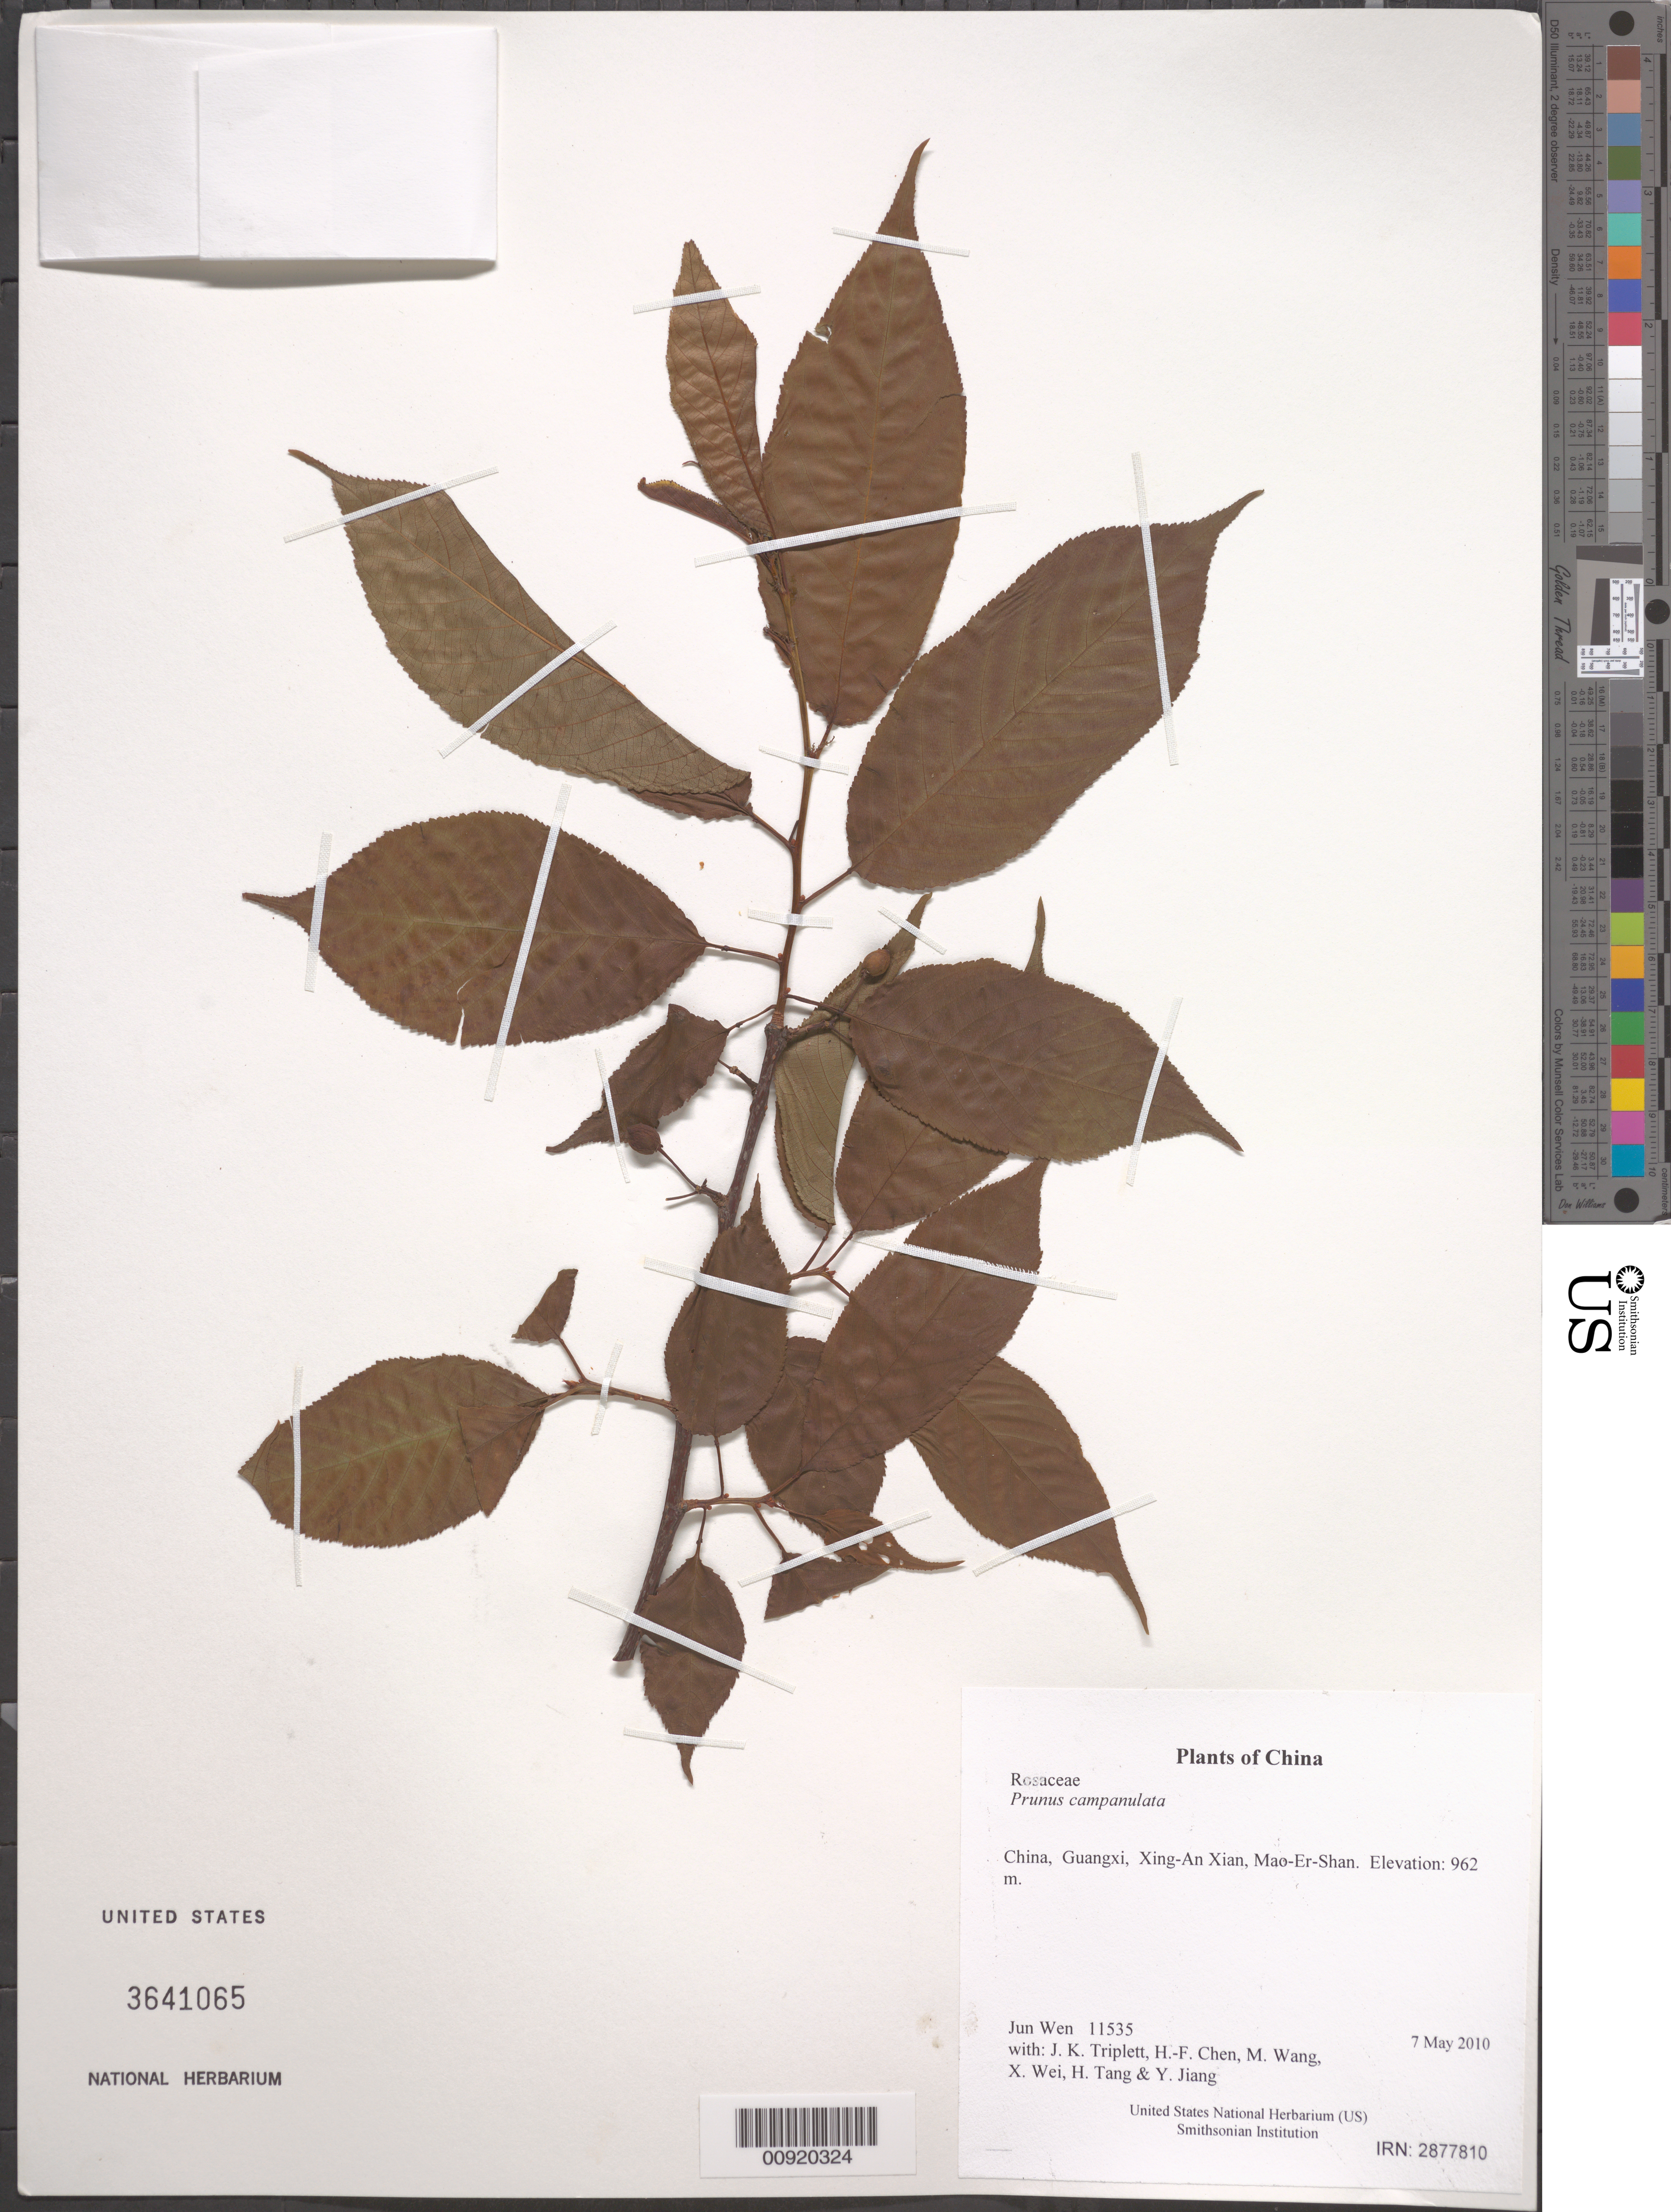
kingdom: Plantae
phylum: Tracheophyta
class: Magnoliopsida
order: Rosales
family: Rosaceae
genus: Prunus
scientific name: Prunus campanulata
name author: Maxim.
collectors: J. Wen, J. K. Triplett, H.-F. Chen, M. Wang, X. Wei, H. Tang & Y. Jiang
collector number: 11535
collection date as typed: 7 May 2010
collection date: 2010-05-07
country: China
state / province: Guangxi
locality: Xing-An Xian, Mao-Er-Shan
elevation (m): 962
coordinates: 25 51.410 N, 110 29.704 E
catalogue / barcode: US 3641065